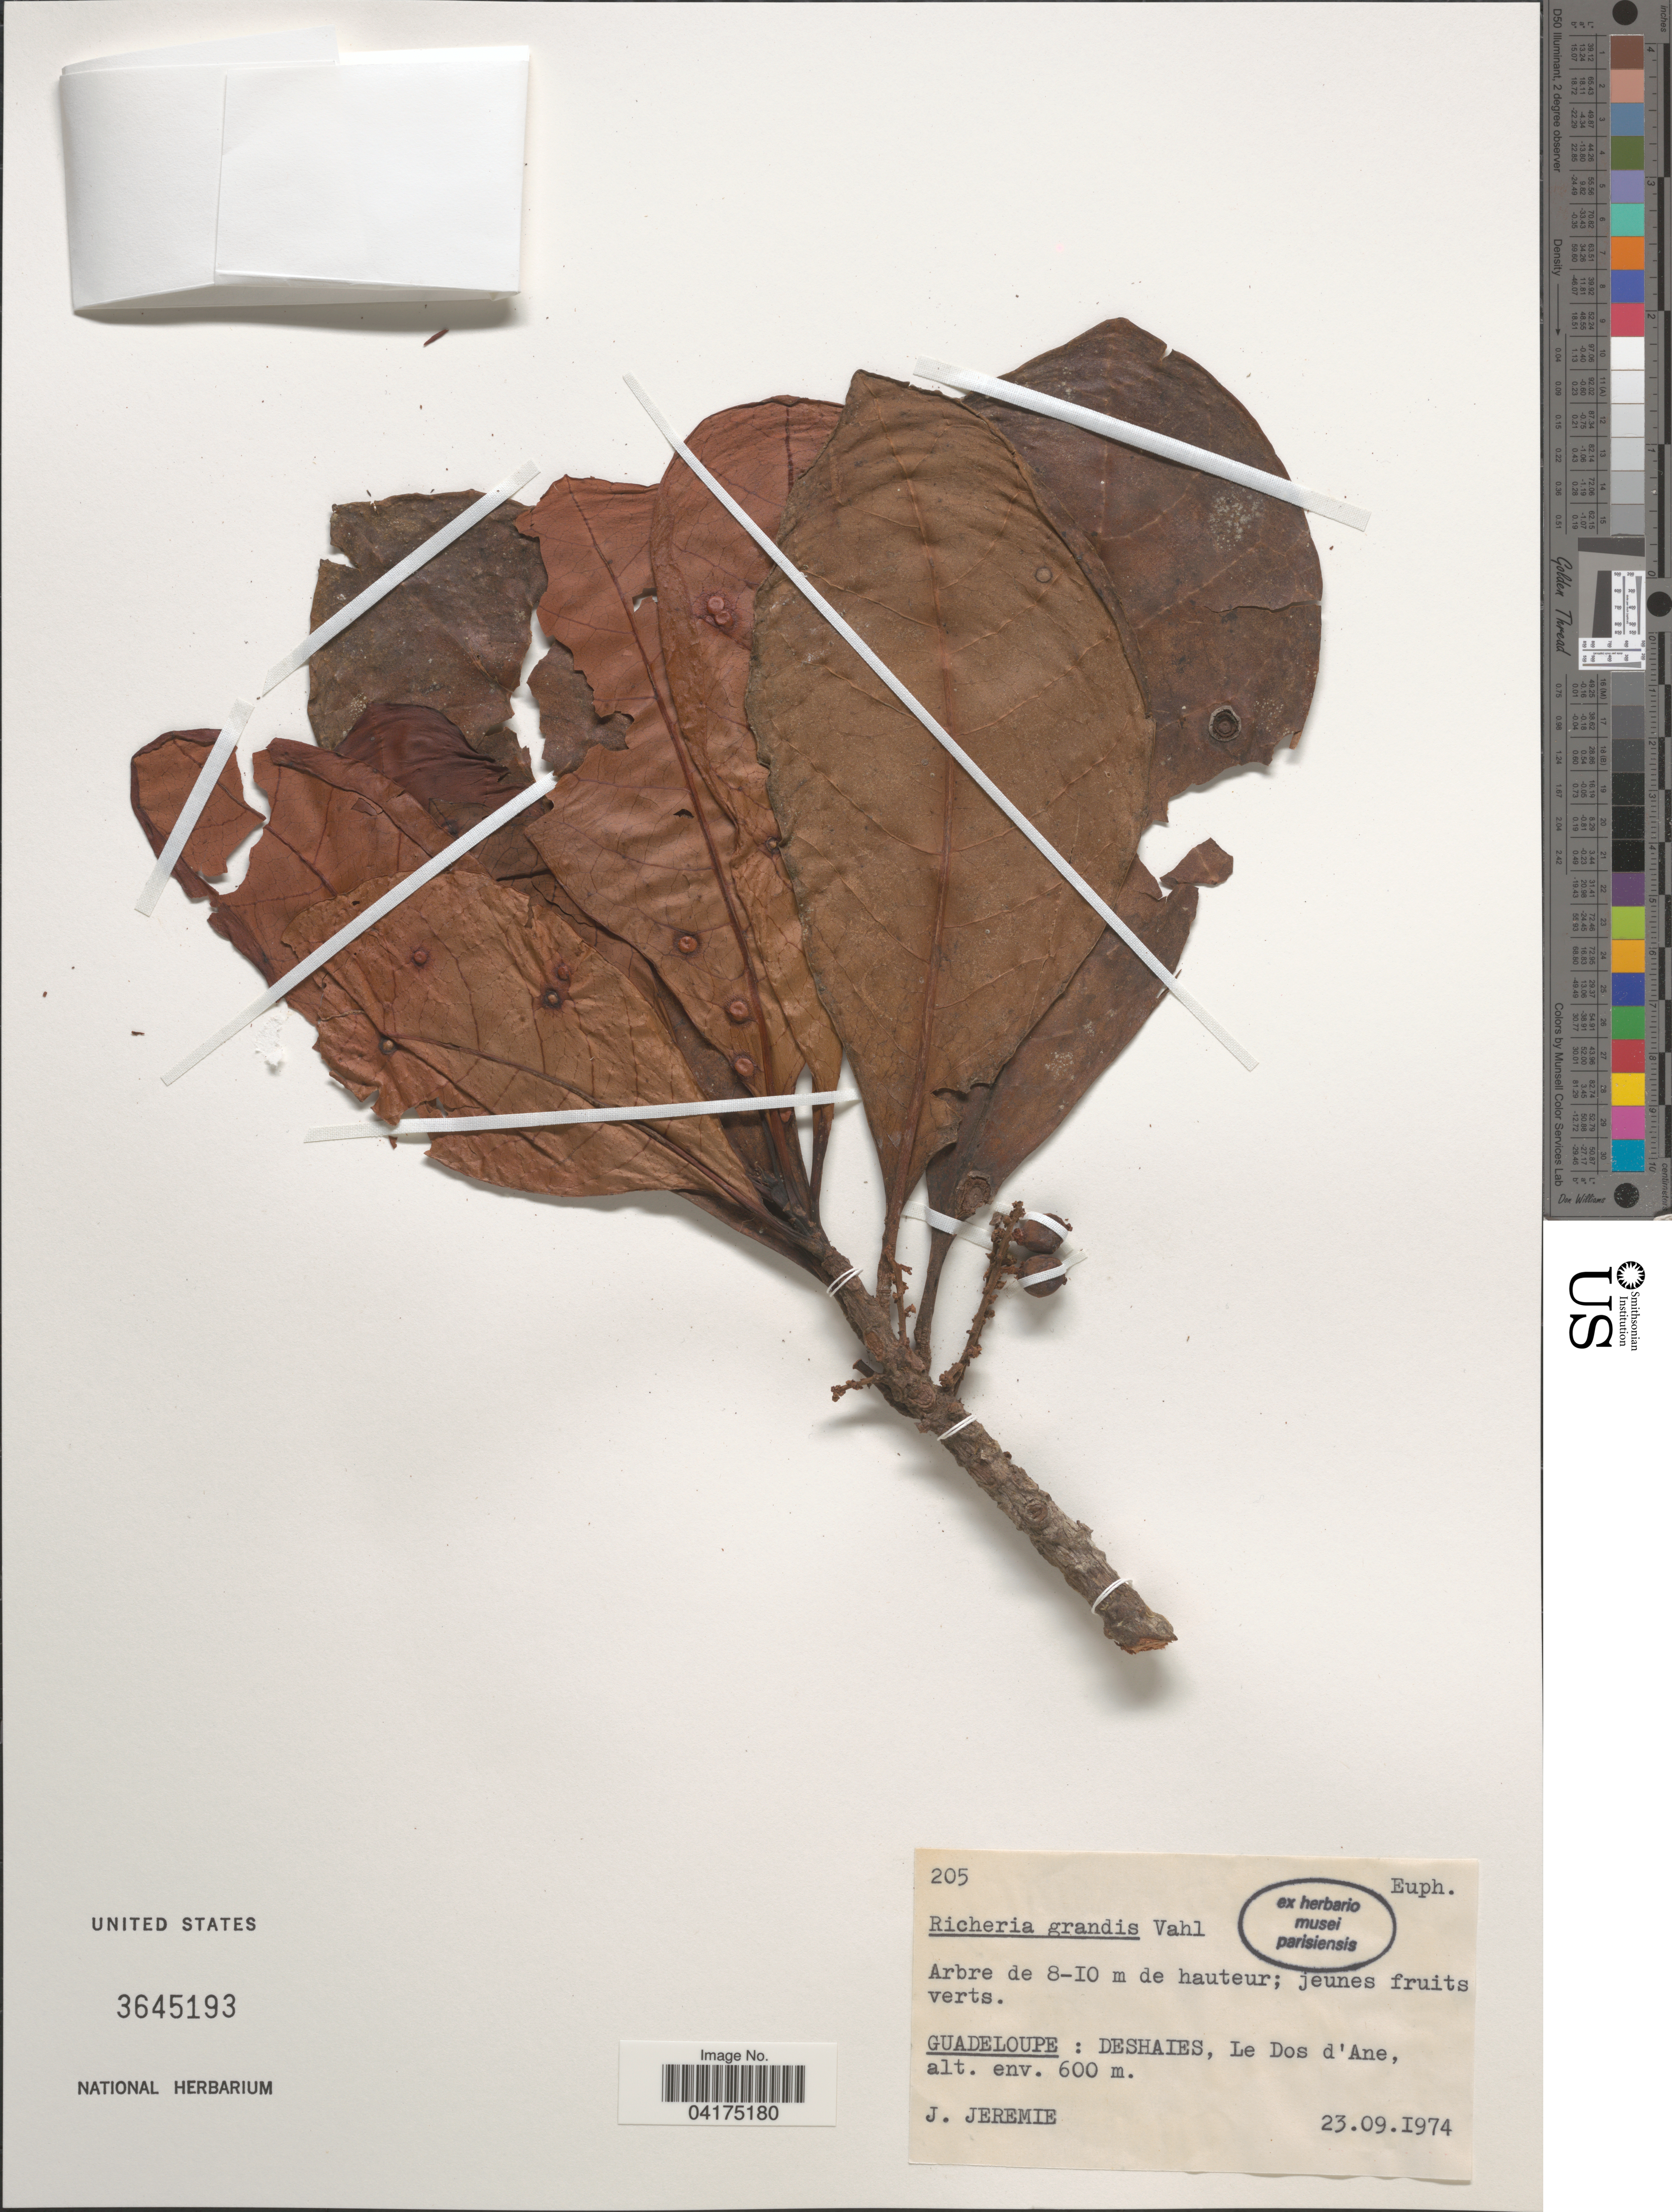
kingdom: Plantae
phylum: Tracheophyta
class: Magnoliopsida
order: Malpighiales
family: Phyllanthaceae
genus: Richeria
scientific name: Richeria grandis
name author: Vahl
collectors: J. Jérémie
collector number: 205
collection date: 1974-09-23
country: Guadeloupe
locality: Deshaies, Le Dos d'Ane.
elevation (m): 600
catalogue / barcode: US 3645193